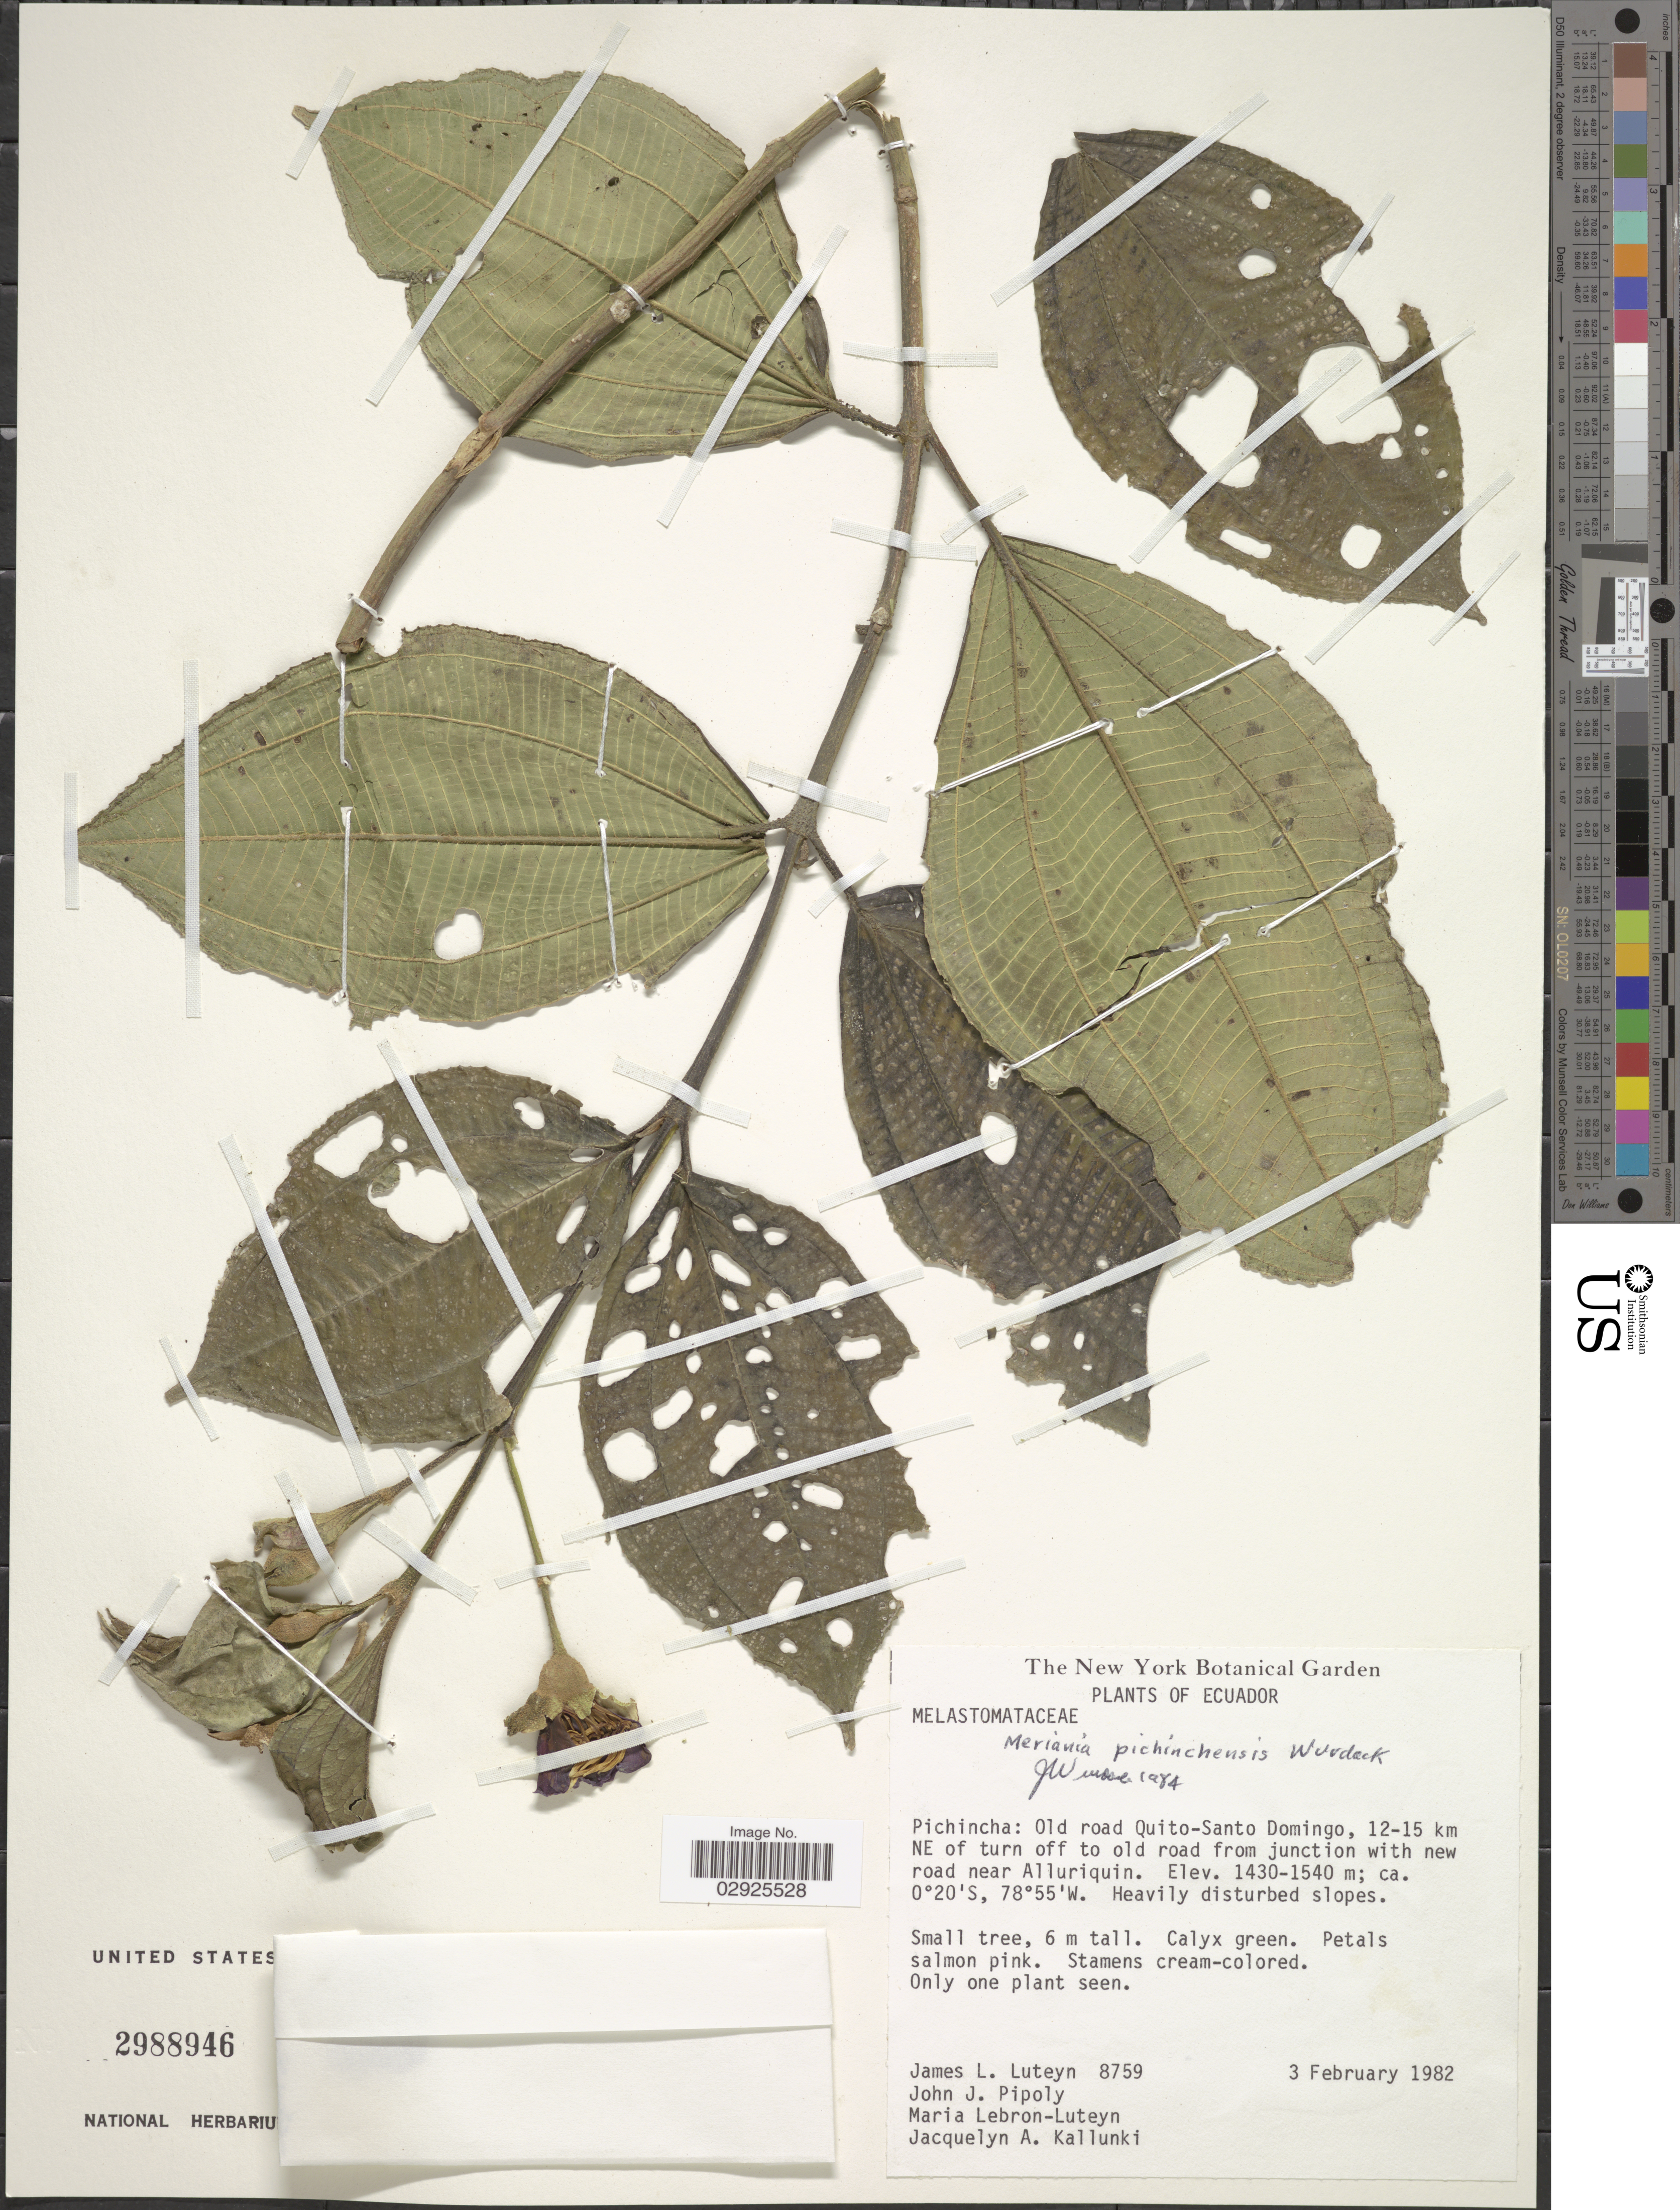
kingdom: Plantae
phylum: Tracheophyta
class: Magnoliopsida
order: Myrtales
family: Melastomataceae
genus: Meriania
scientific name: Meriania pichinchensis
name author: Wurdack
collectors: J. Luteyn, J. J. Pipoly, M. L. Lebrón-Luteyn & J. Kallunki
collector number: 8759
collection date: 1982-02-03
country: Ecuador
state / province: Pichincha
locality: Pichincha: Old road Quito-Santo Domingo, 12-15 km NE of turn off to old road from junction with new road near Alluriquin.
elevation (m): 1430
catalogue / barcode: US 2988946